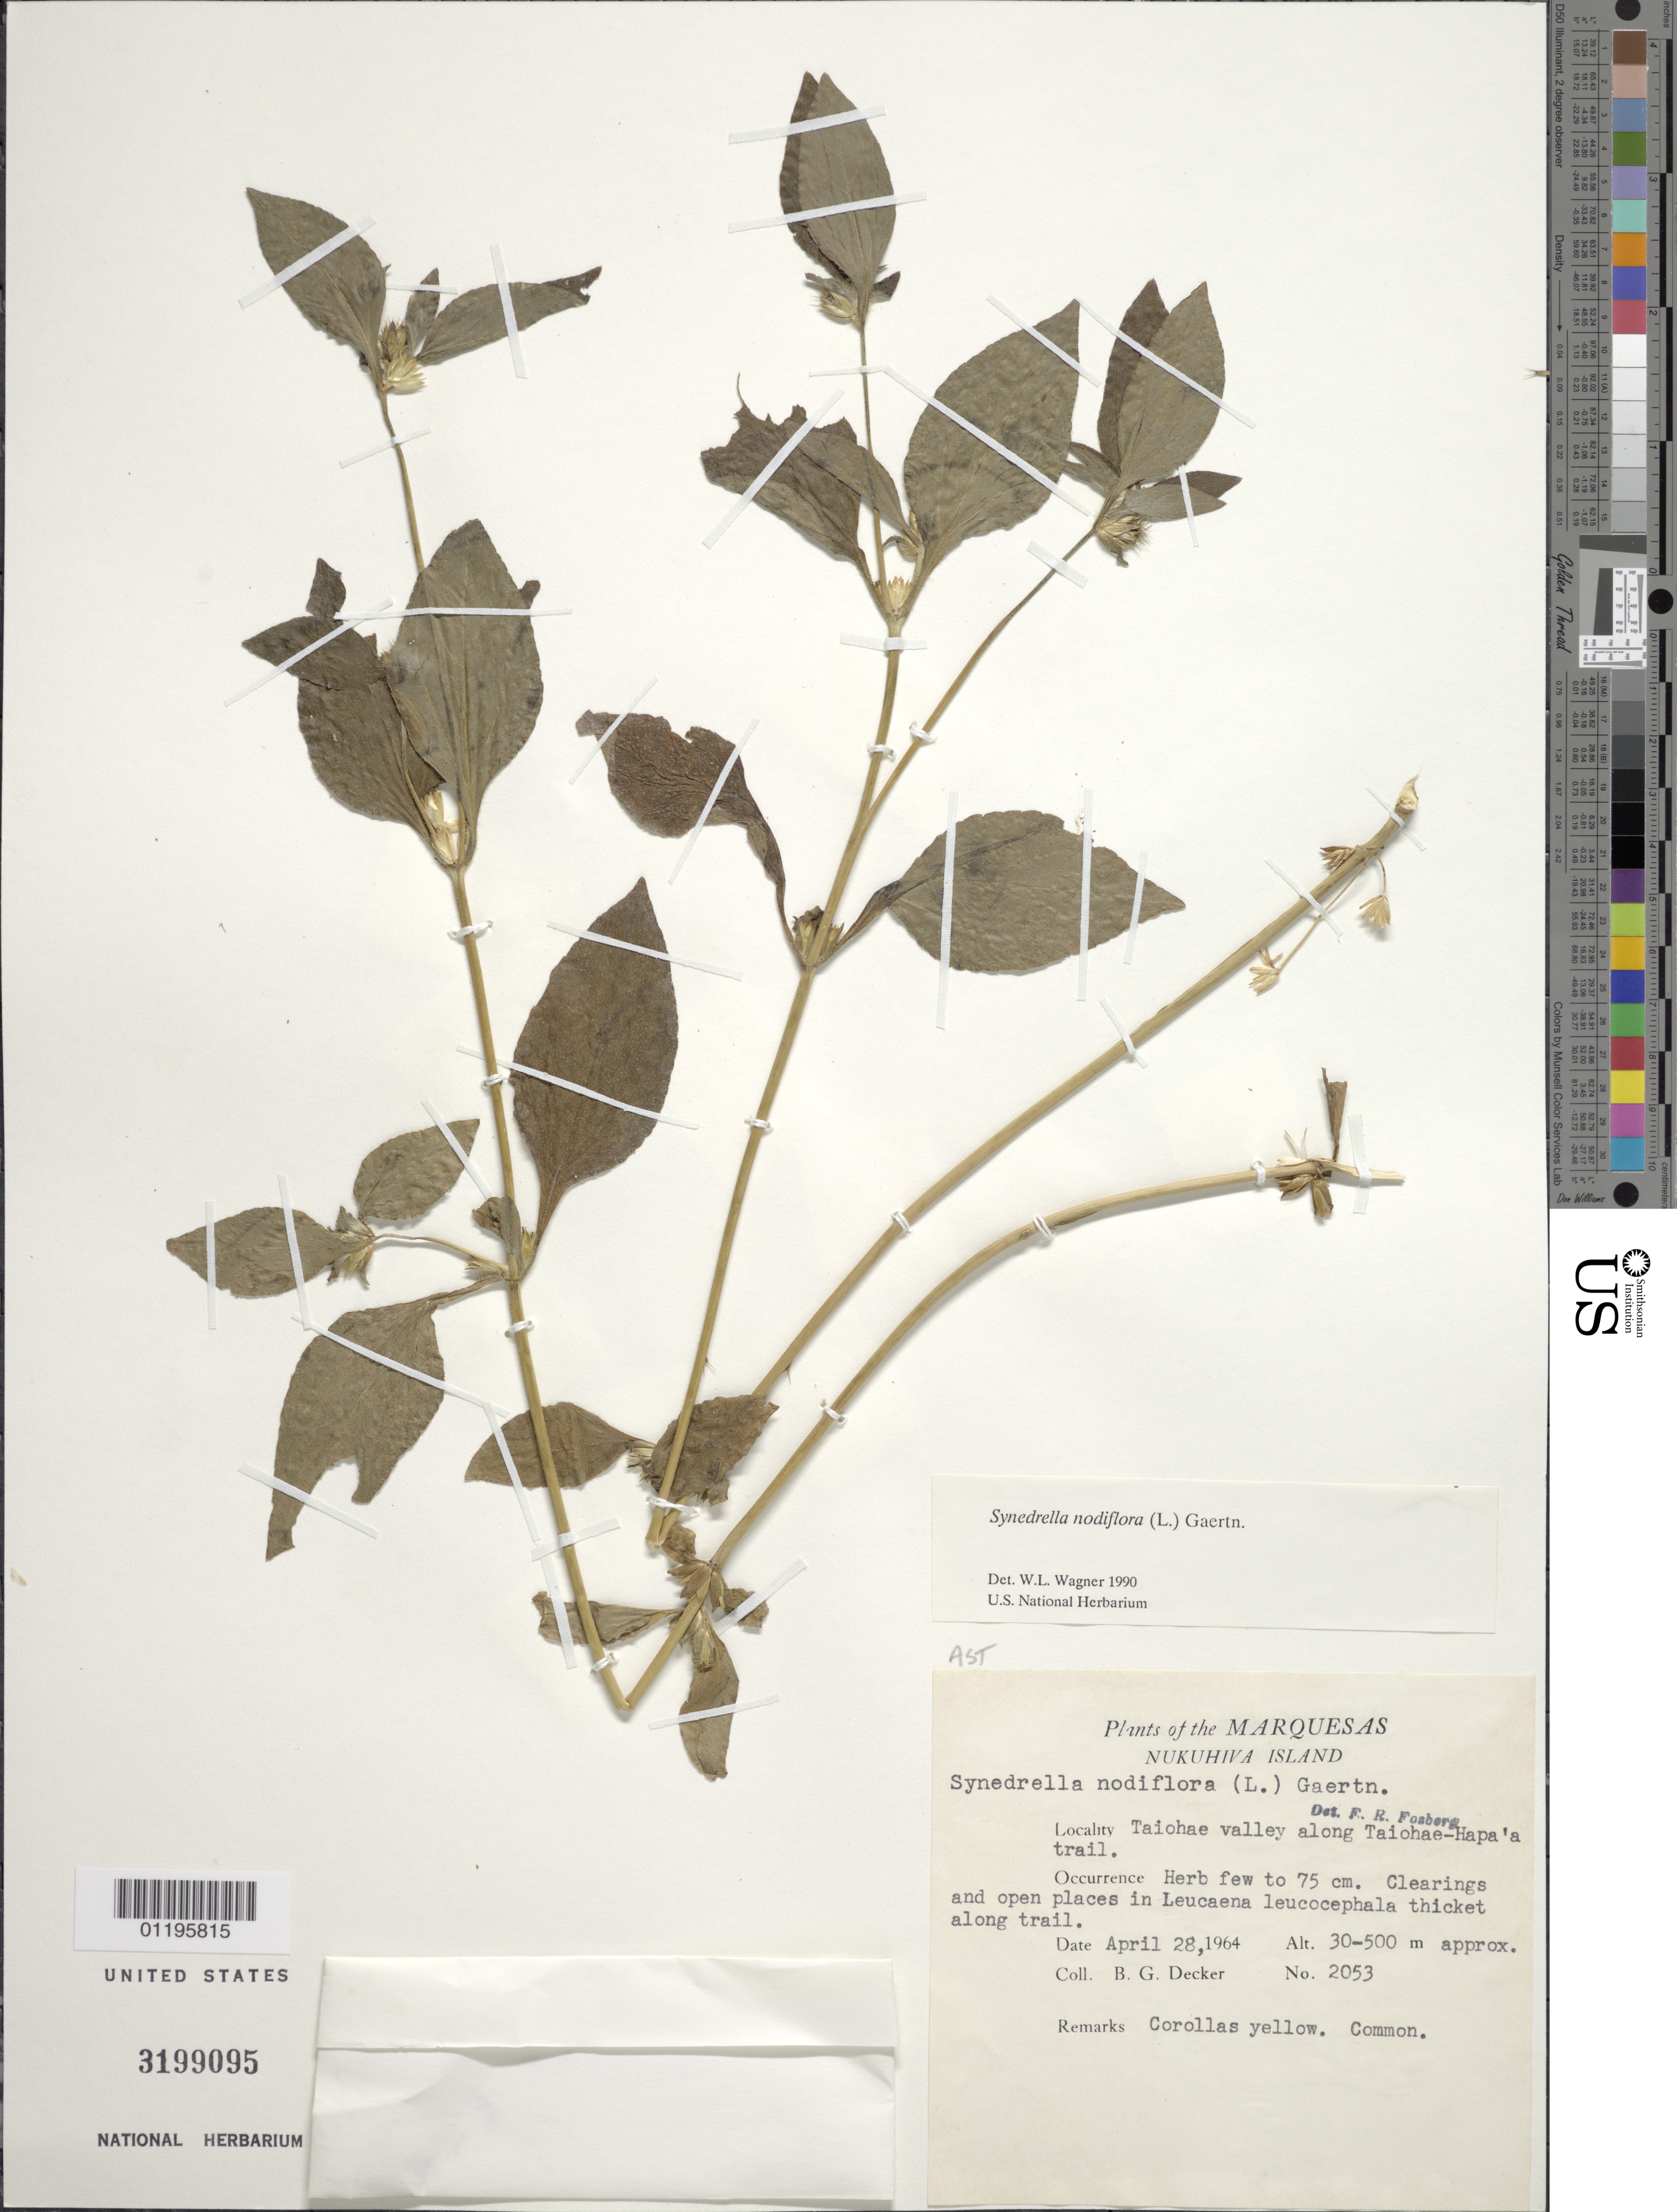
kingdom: Plantae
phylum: Tracheophyta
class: Magnoliopsida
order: Asterales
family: Asteraceae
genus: Synedrella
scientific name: Synedrella nodiflora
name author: (L.) Gaertn.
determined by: Wagner, W. L., (BOT), Smithsonian Institution - National Museum of Natural History (UNITED STATES)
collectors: B. G. Decker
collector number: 2053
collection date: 1964-04-28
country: French Polynesia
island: Nuku Hiva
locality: Taiohae Valley along Taiohae-Hapa'a Trail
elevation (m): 30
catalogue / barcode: US 3199095